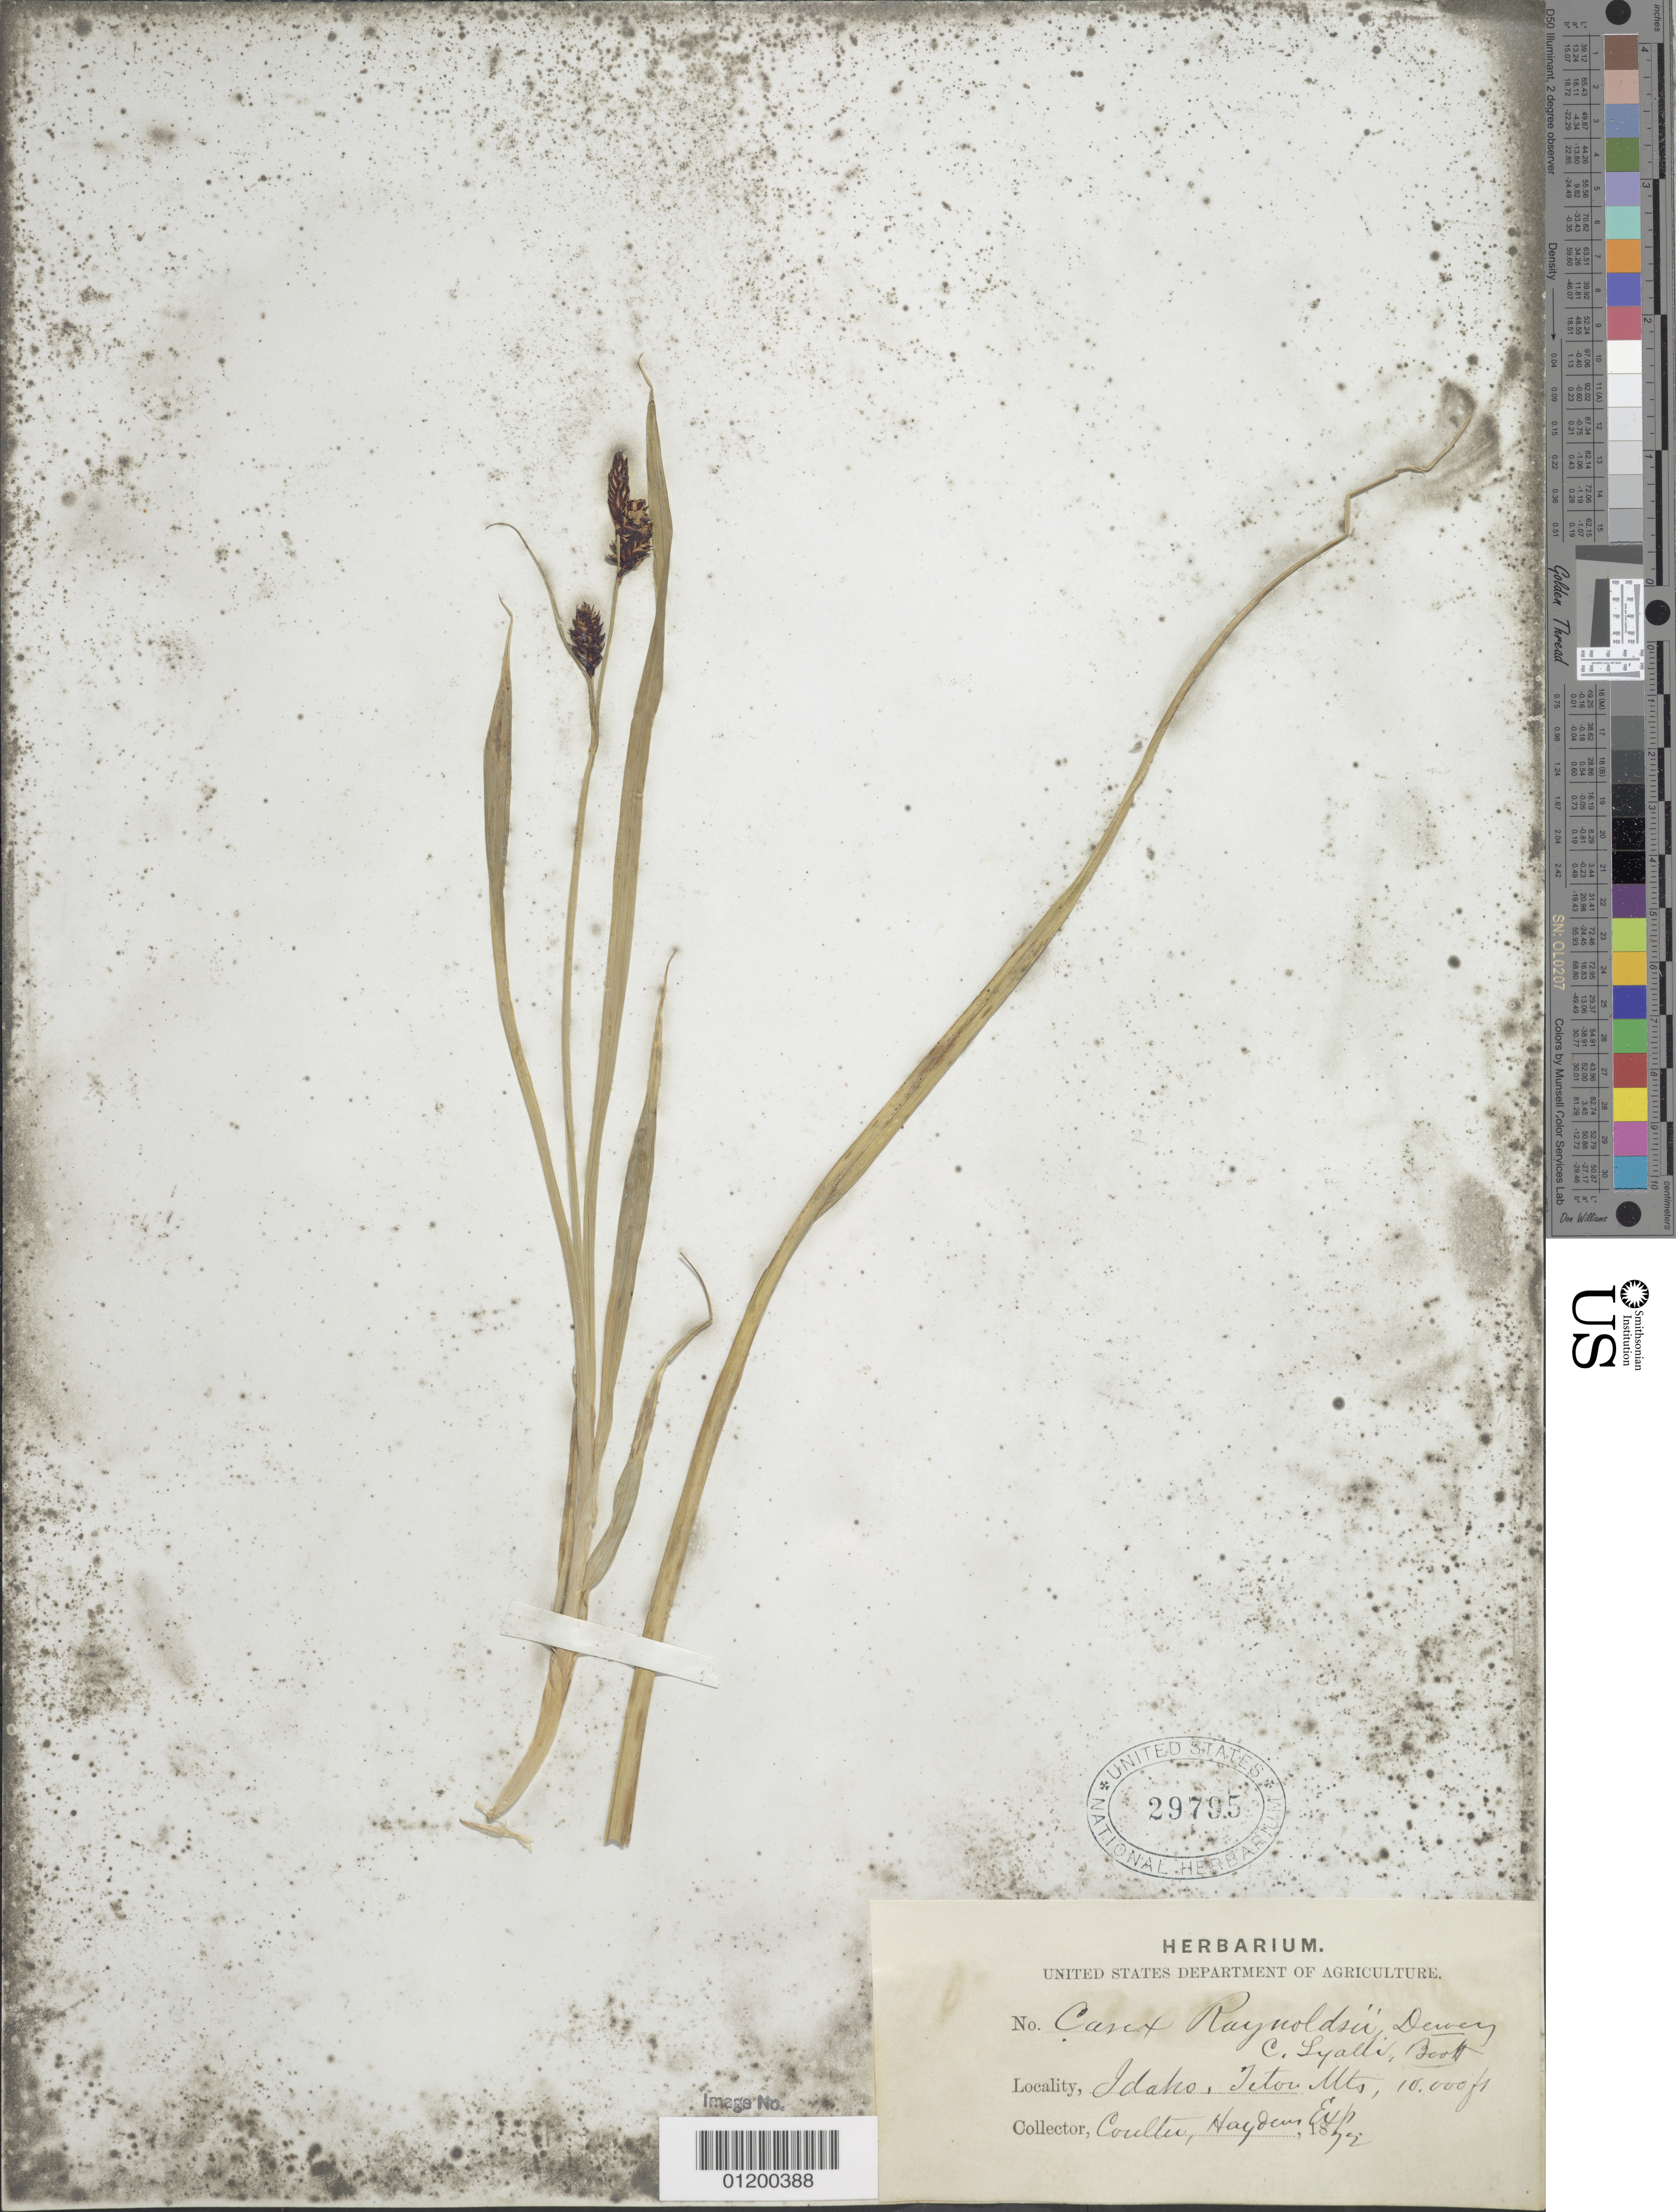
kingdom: Plantae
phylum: Tracheophyta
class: Liliopsida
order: Poales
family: Cyperaceae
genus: Carex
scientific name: Carex raynoldsii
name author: Dewey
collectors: -- Coulter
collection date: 1872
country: United States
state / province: Idaho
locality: Teton Mts.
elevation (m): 3048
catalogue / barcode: US 29795